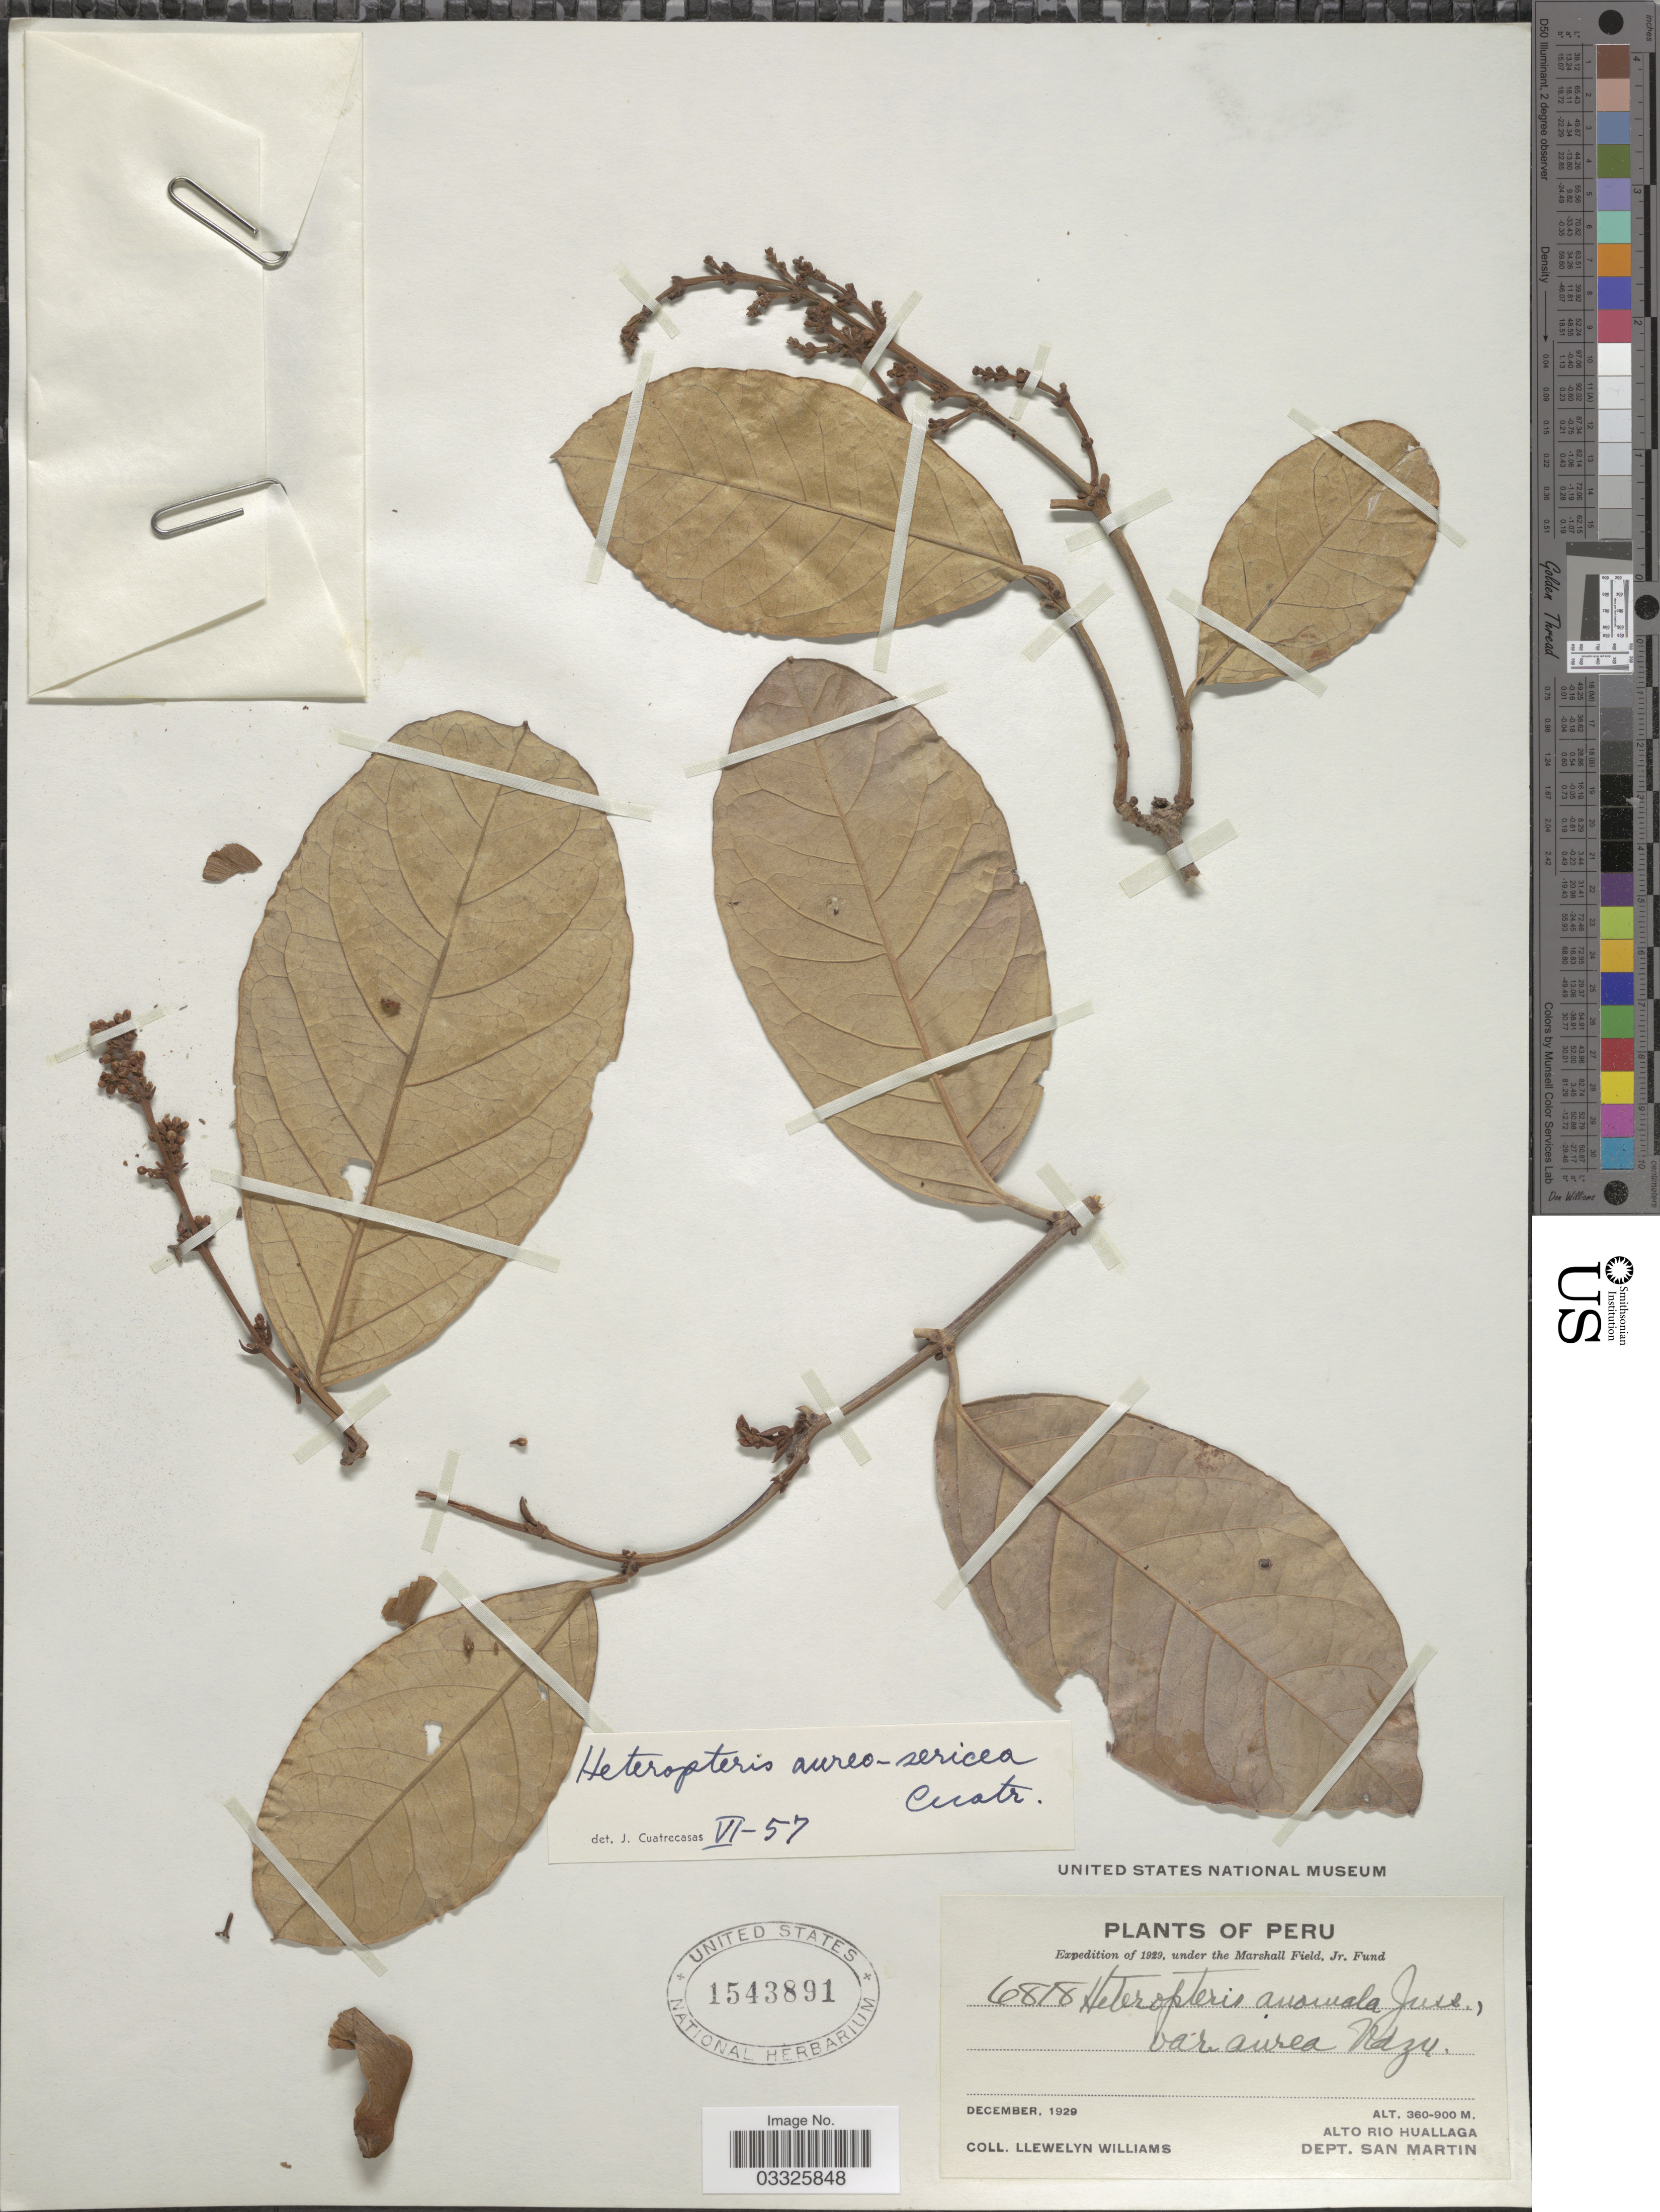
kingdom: Plantae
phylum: Tracheophyta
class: Magnoliopsida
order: Malpighiales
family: Malpighiaceae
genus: Heteropterys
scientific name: Heteropterys aureo-sericea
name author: Cuatrec.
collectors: Ll. Williams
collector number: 6818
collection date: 1929-12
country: Peru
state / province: San Martín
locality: Alto Rio Huallaga. Dept. San Martin.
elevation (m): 360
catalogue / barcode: US 1543891